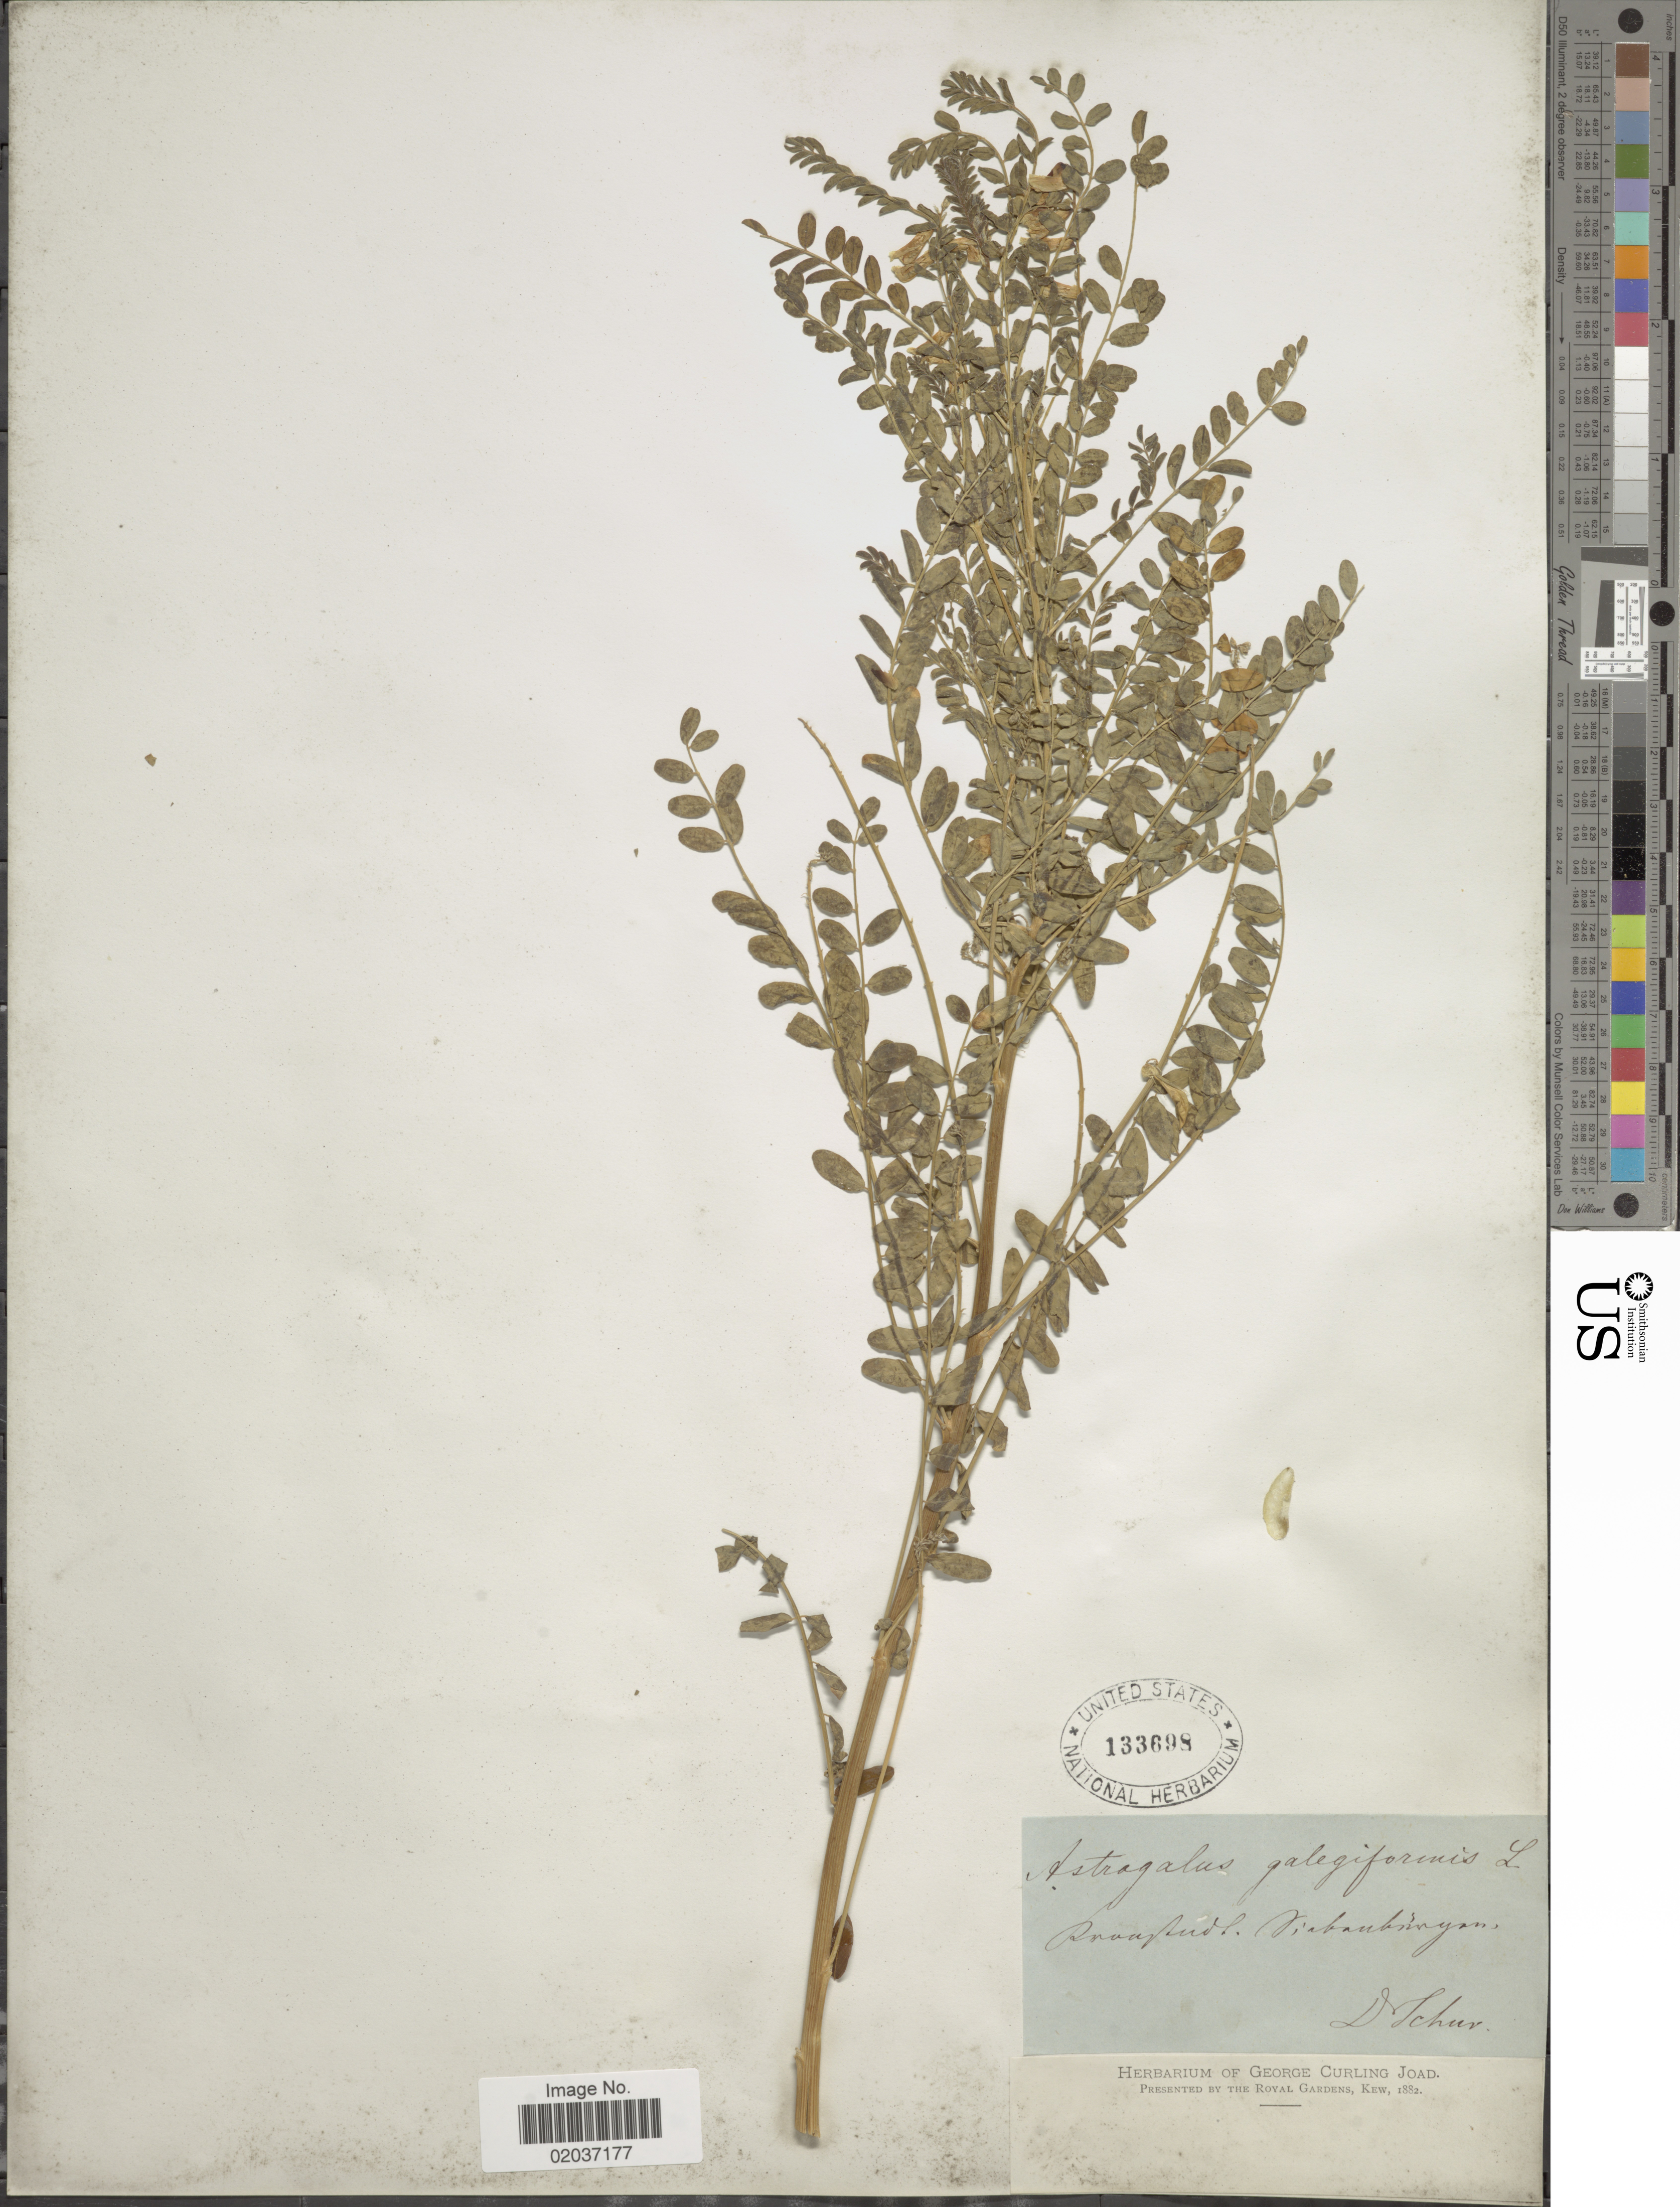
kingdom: Plantae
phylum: Tracheophyta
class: Magnoliopsida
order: Fabales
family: Fabaceae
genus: Astragalus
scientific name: Astragalus galegiformis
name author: L.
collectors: Schur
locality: Praa [illegible text]sudl. Vinbauburg [illegible text]. [interpreted]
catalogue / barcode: US 133698